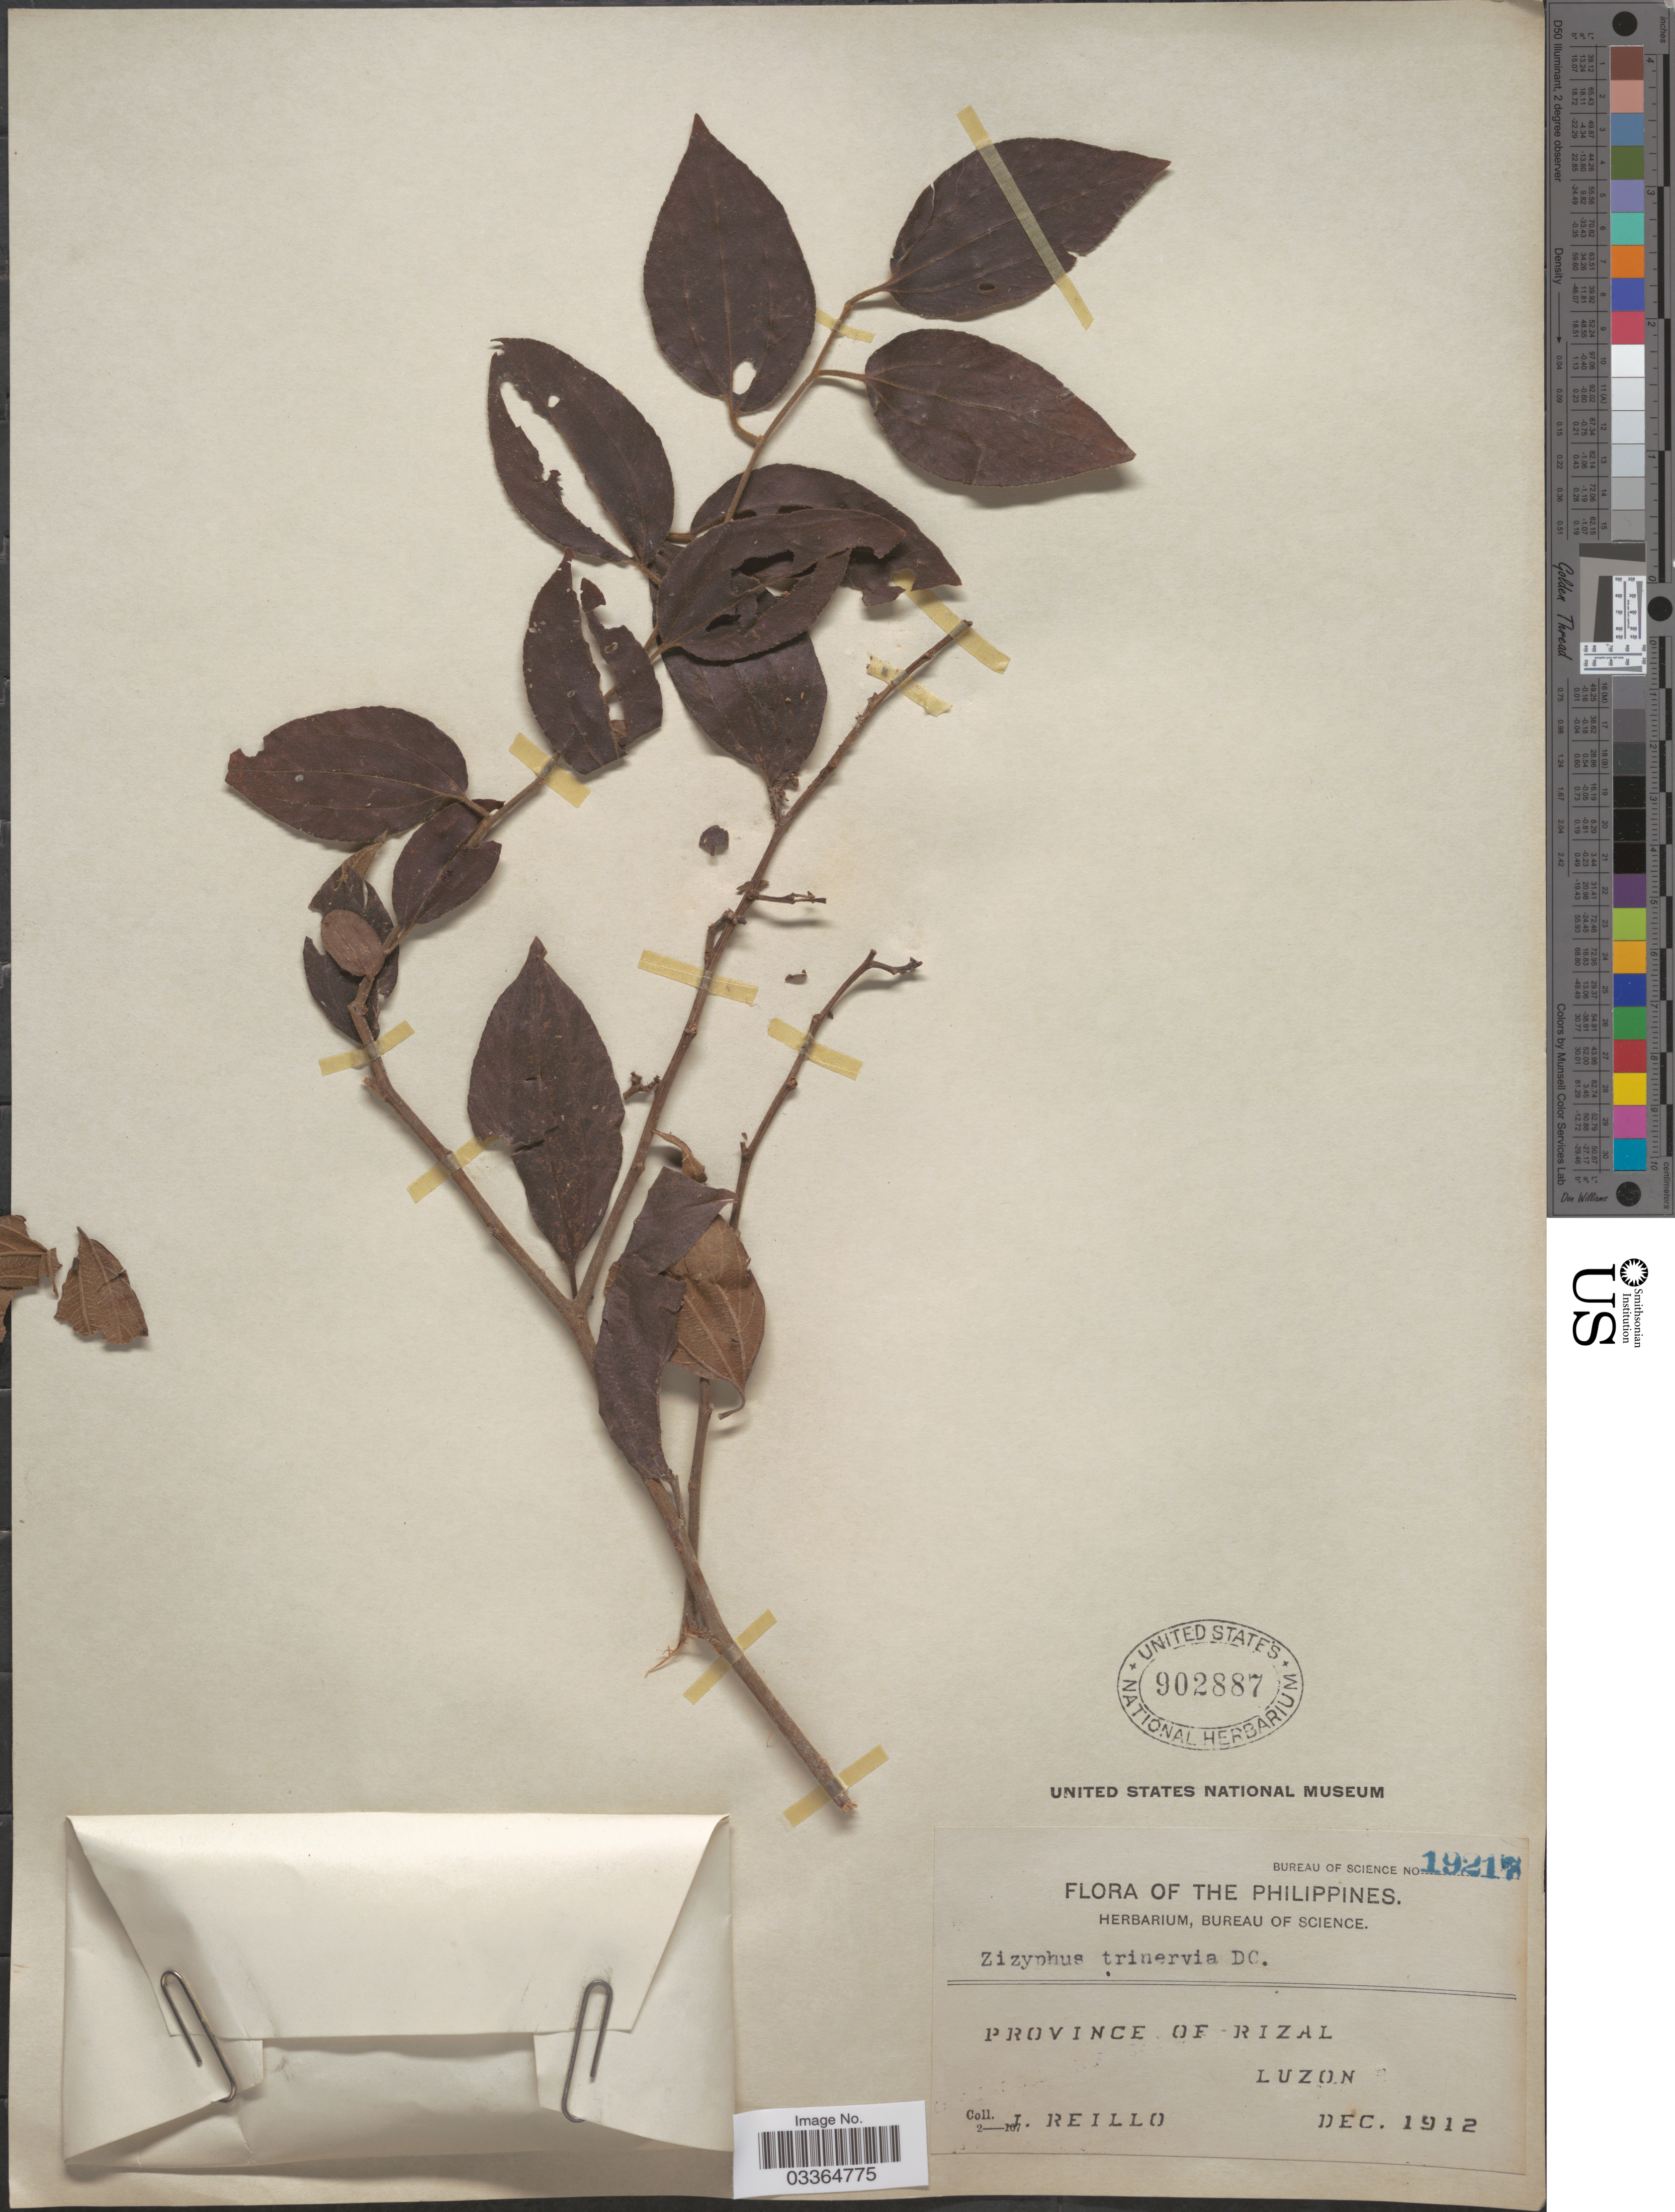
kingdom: Plantae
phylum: Tracheophyta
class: Magnoliopsida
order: Rosales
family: Rhamnaceae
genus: Ziziphus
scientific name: Ziziphus trinervia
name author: (Cav.) Poir.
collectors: J. Reillo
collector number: Bureau of Science 19217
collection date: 1912-12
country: Philippines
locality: Province of Rizal. Luzon.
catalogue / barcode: US 902887